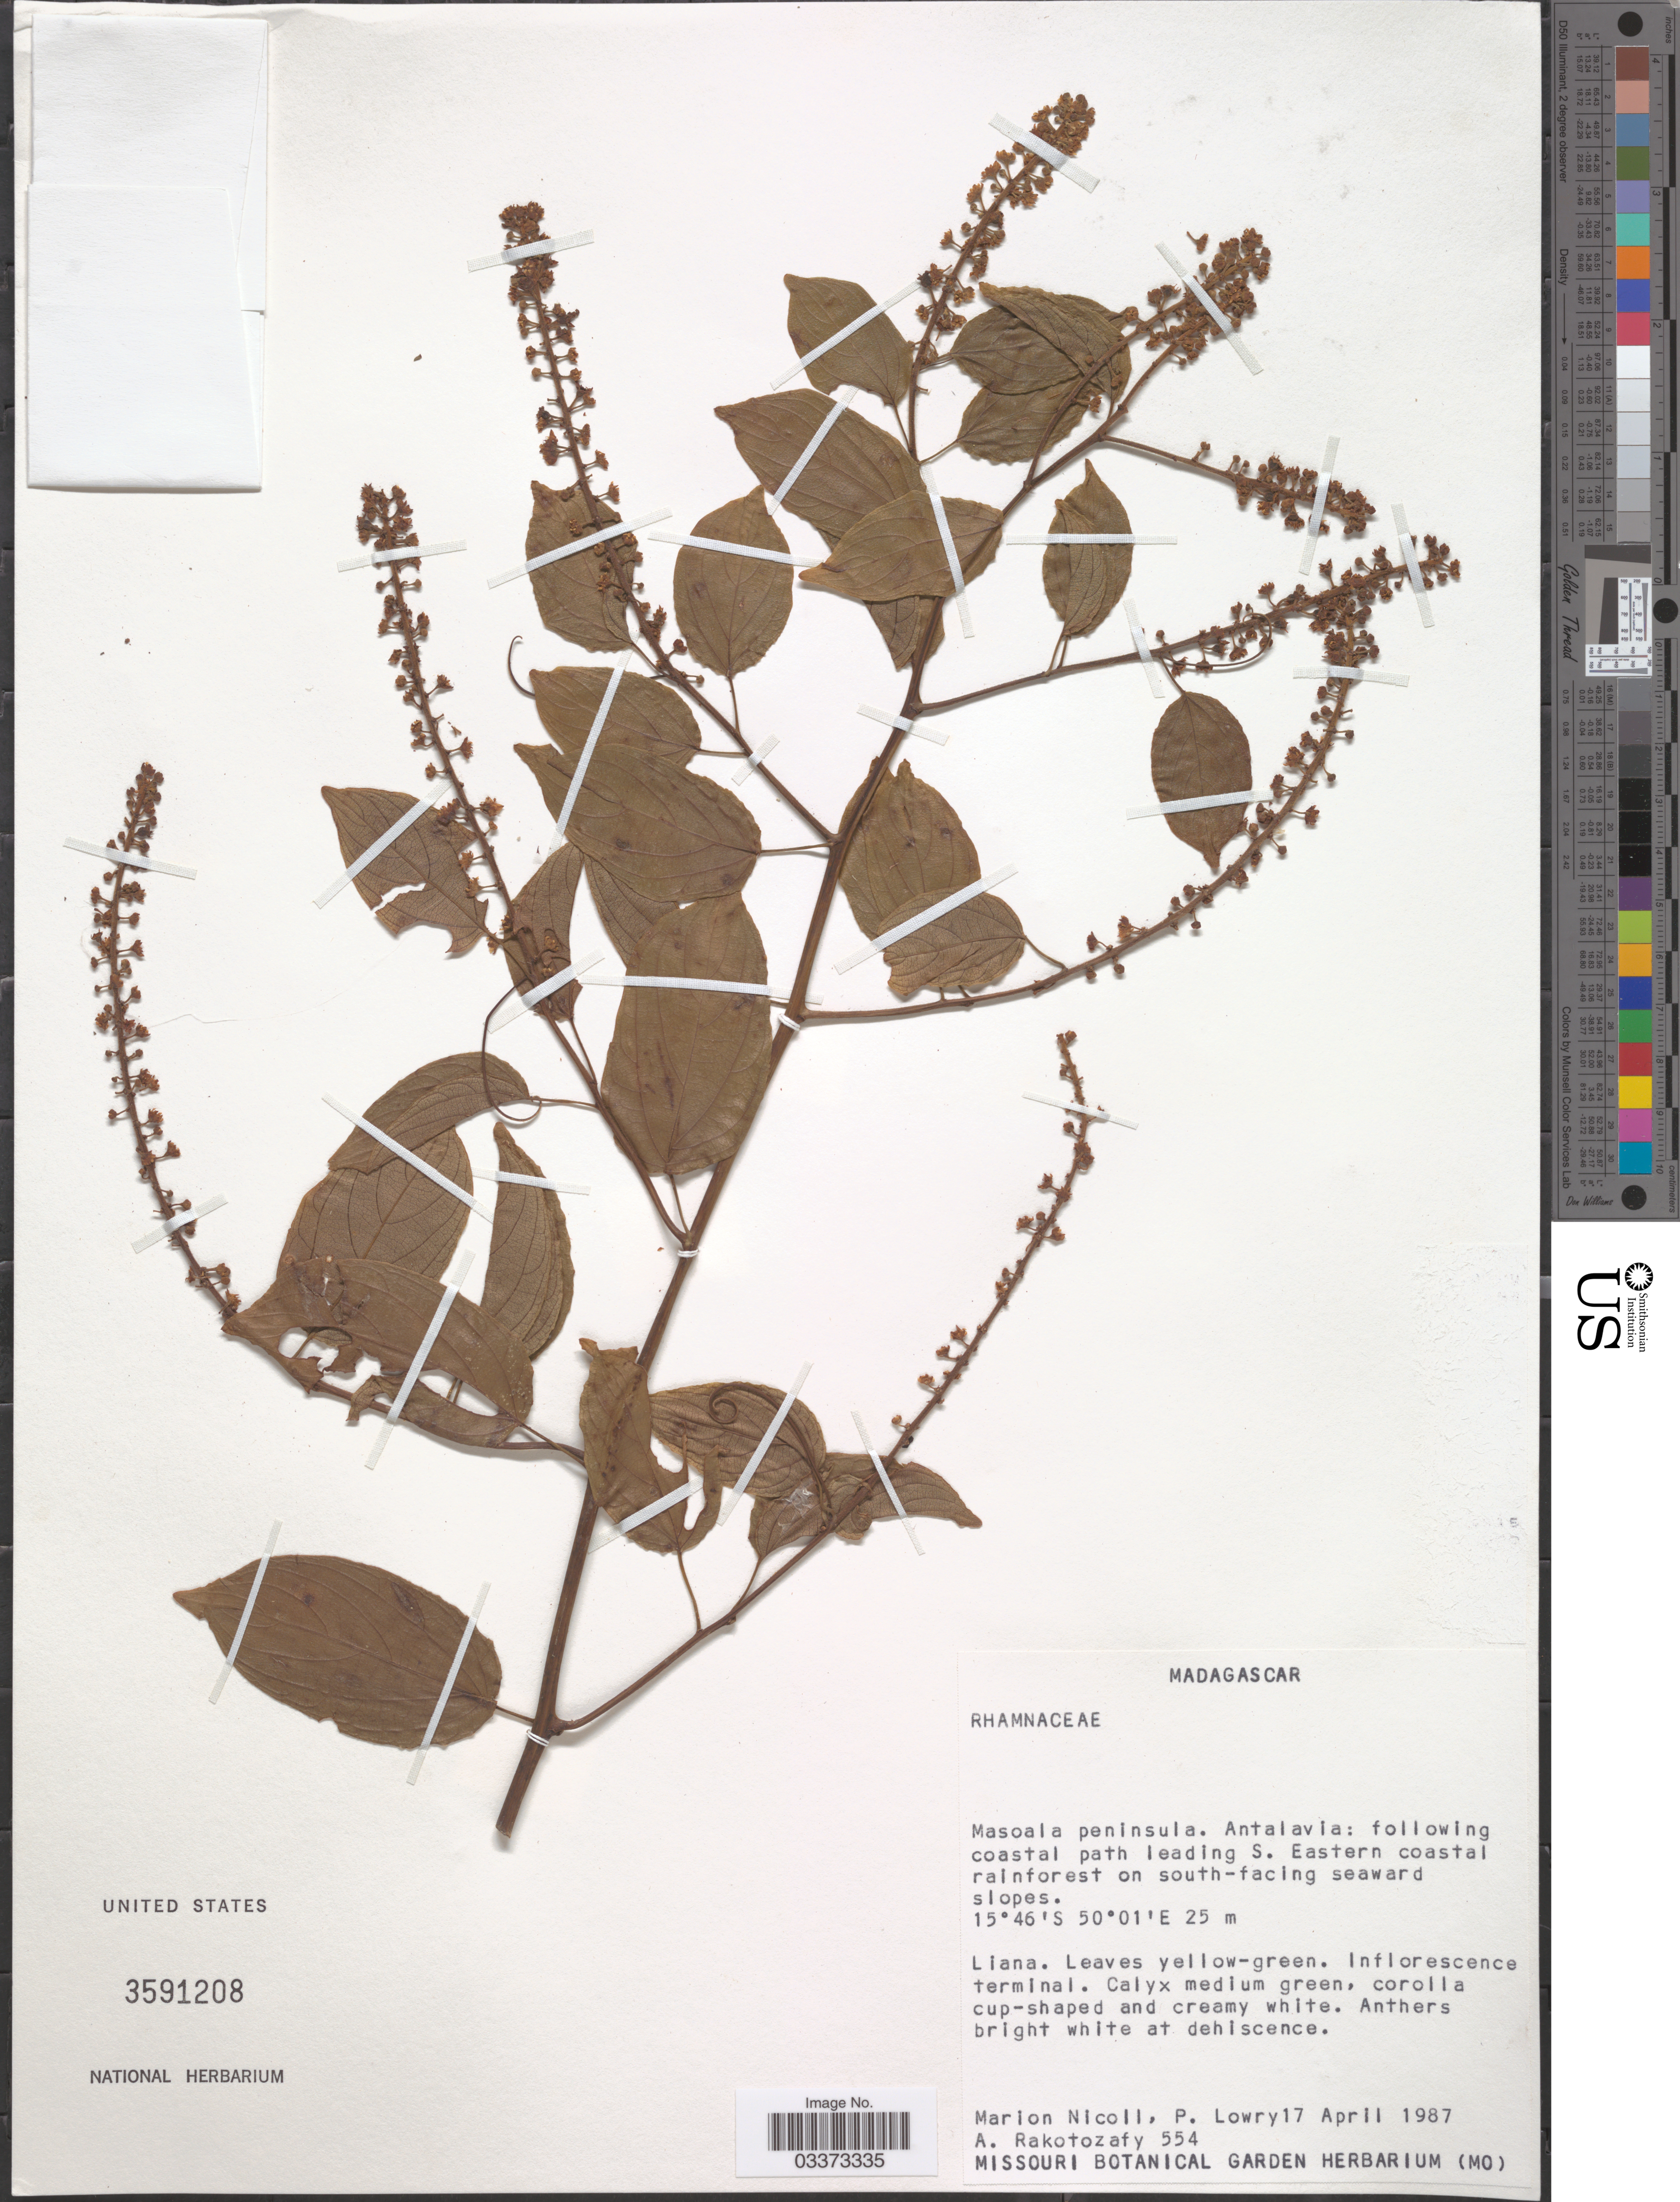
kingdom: Plantae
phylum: Tracheophyta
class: Magnoliopsida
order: Rosales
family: Rhamnaceae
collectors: M. F. Nicoll, P. Lowry & A. Rakotozafy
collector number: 554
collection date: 1987-04-17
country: Madagascar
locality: Masoala peninsula. Antalavia: following coastal path leading S. Eastern coastal rainforest on south-facing seaward slopes.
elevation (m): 25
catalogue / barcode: US 3591208